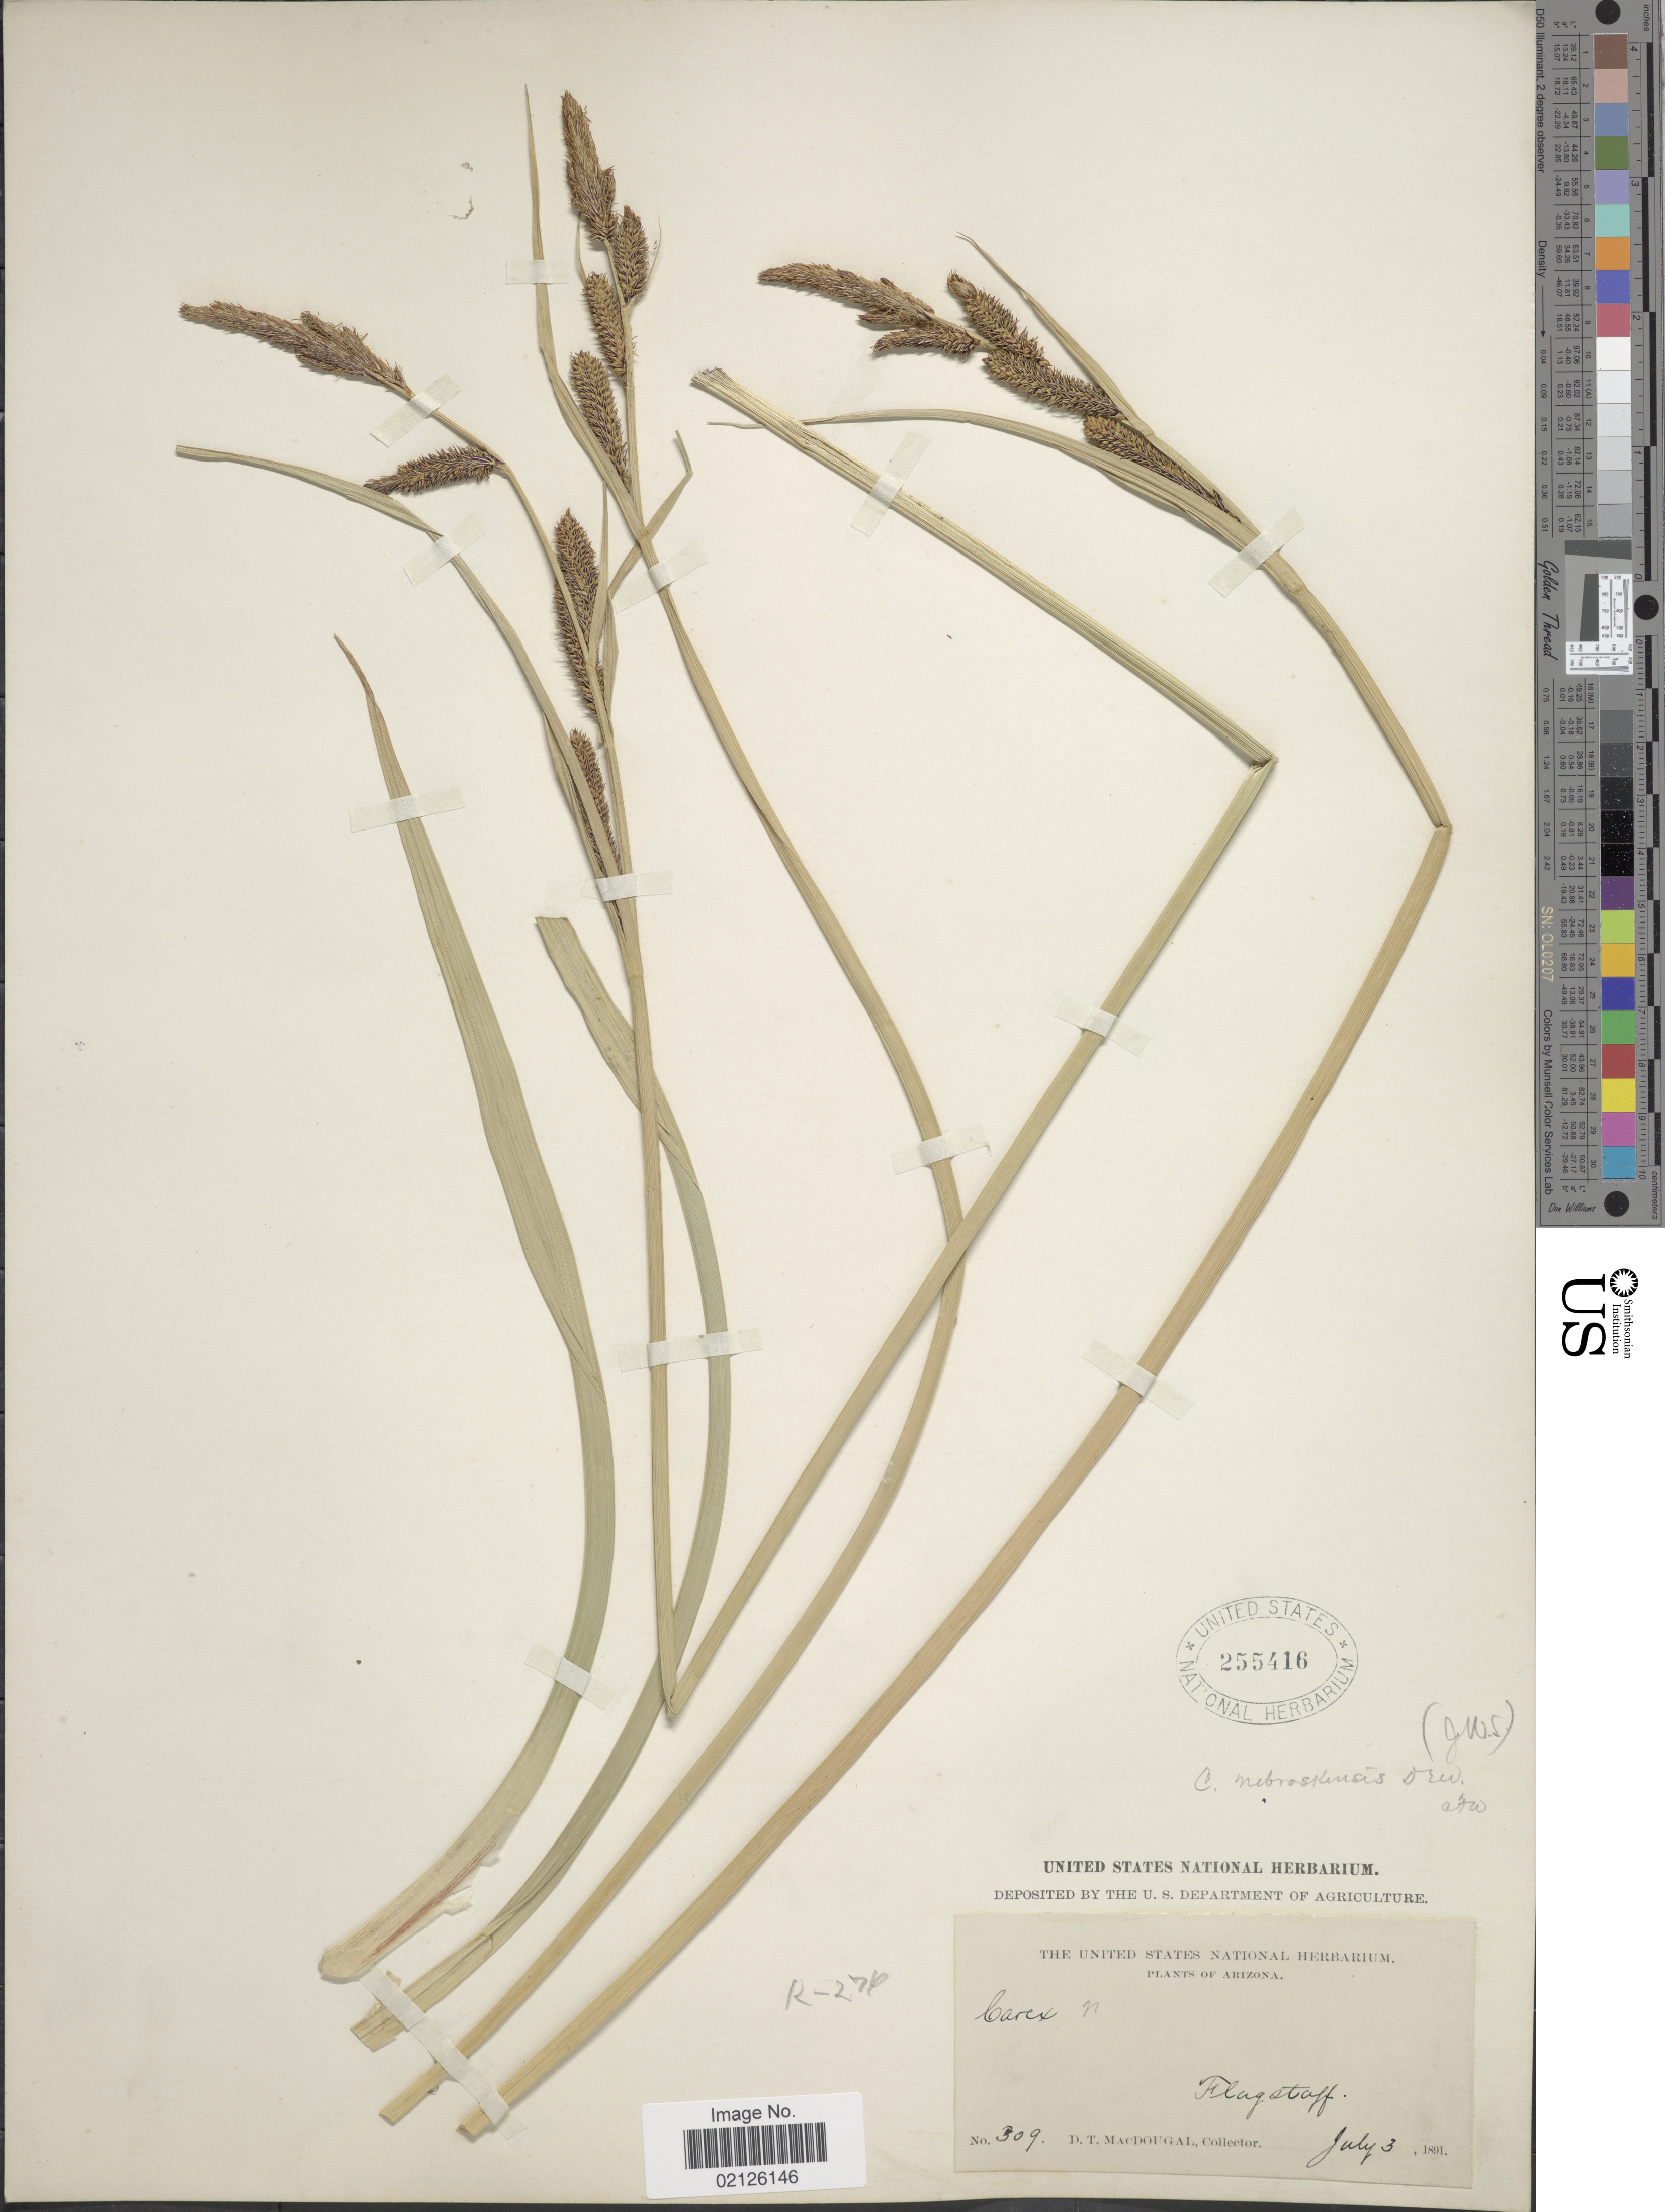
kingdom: Plantae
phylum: Tracheophyta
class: Liliopsida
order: Poales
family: Cyperaceae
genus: Carex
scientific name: Carex nebrascensis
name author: Dewey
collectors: D. T. MacDougal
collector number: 309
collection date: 1891-07-03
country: United States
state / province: Arizona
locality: Flagstaff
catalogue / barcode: US 255416